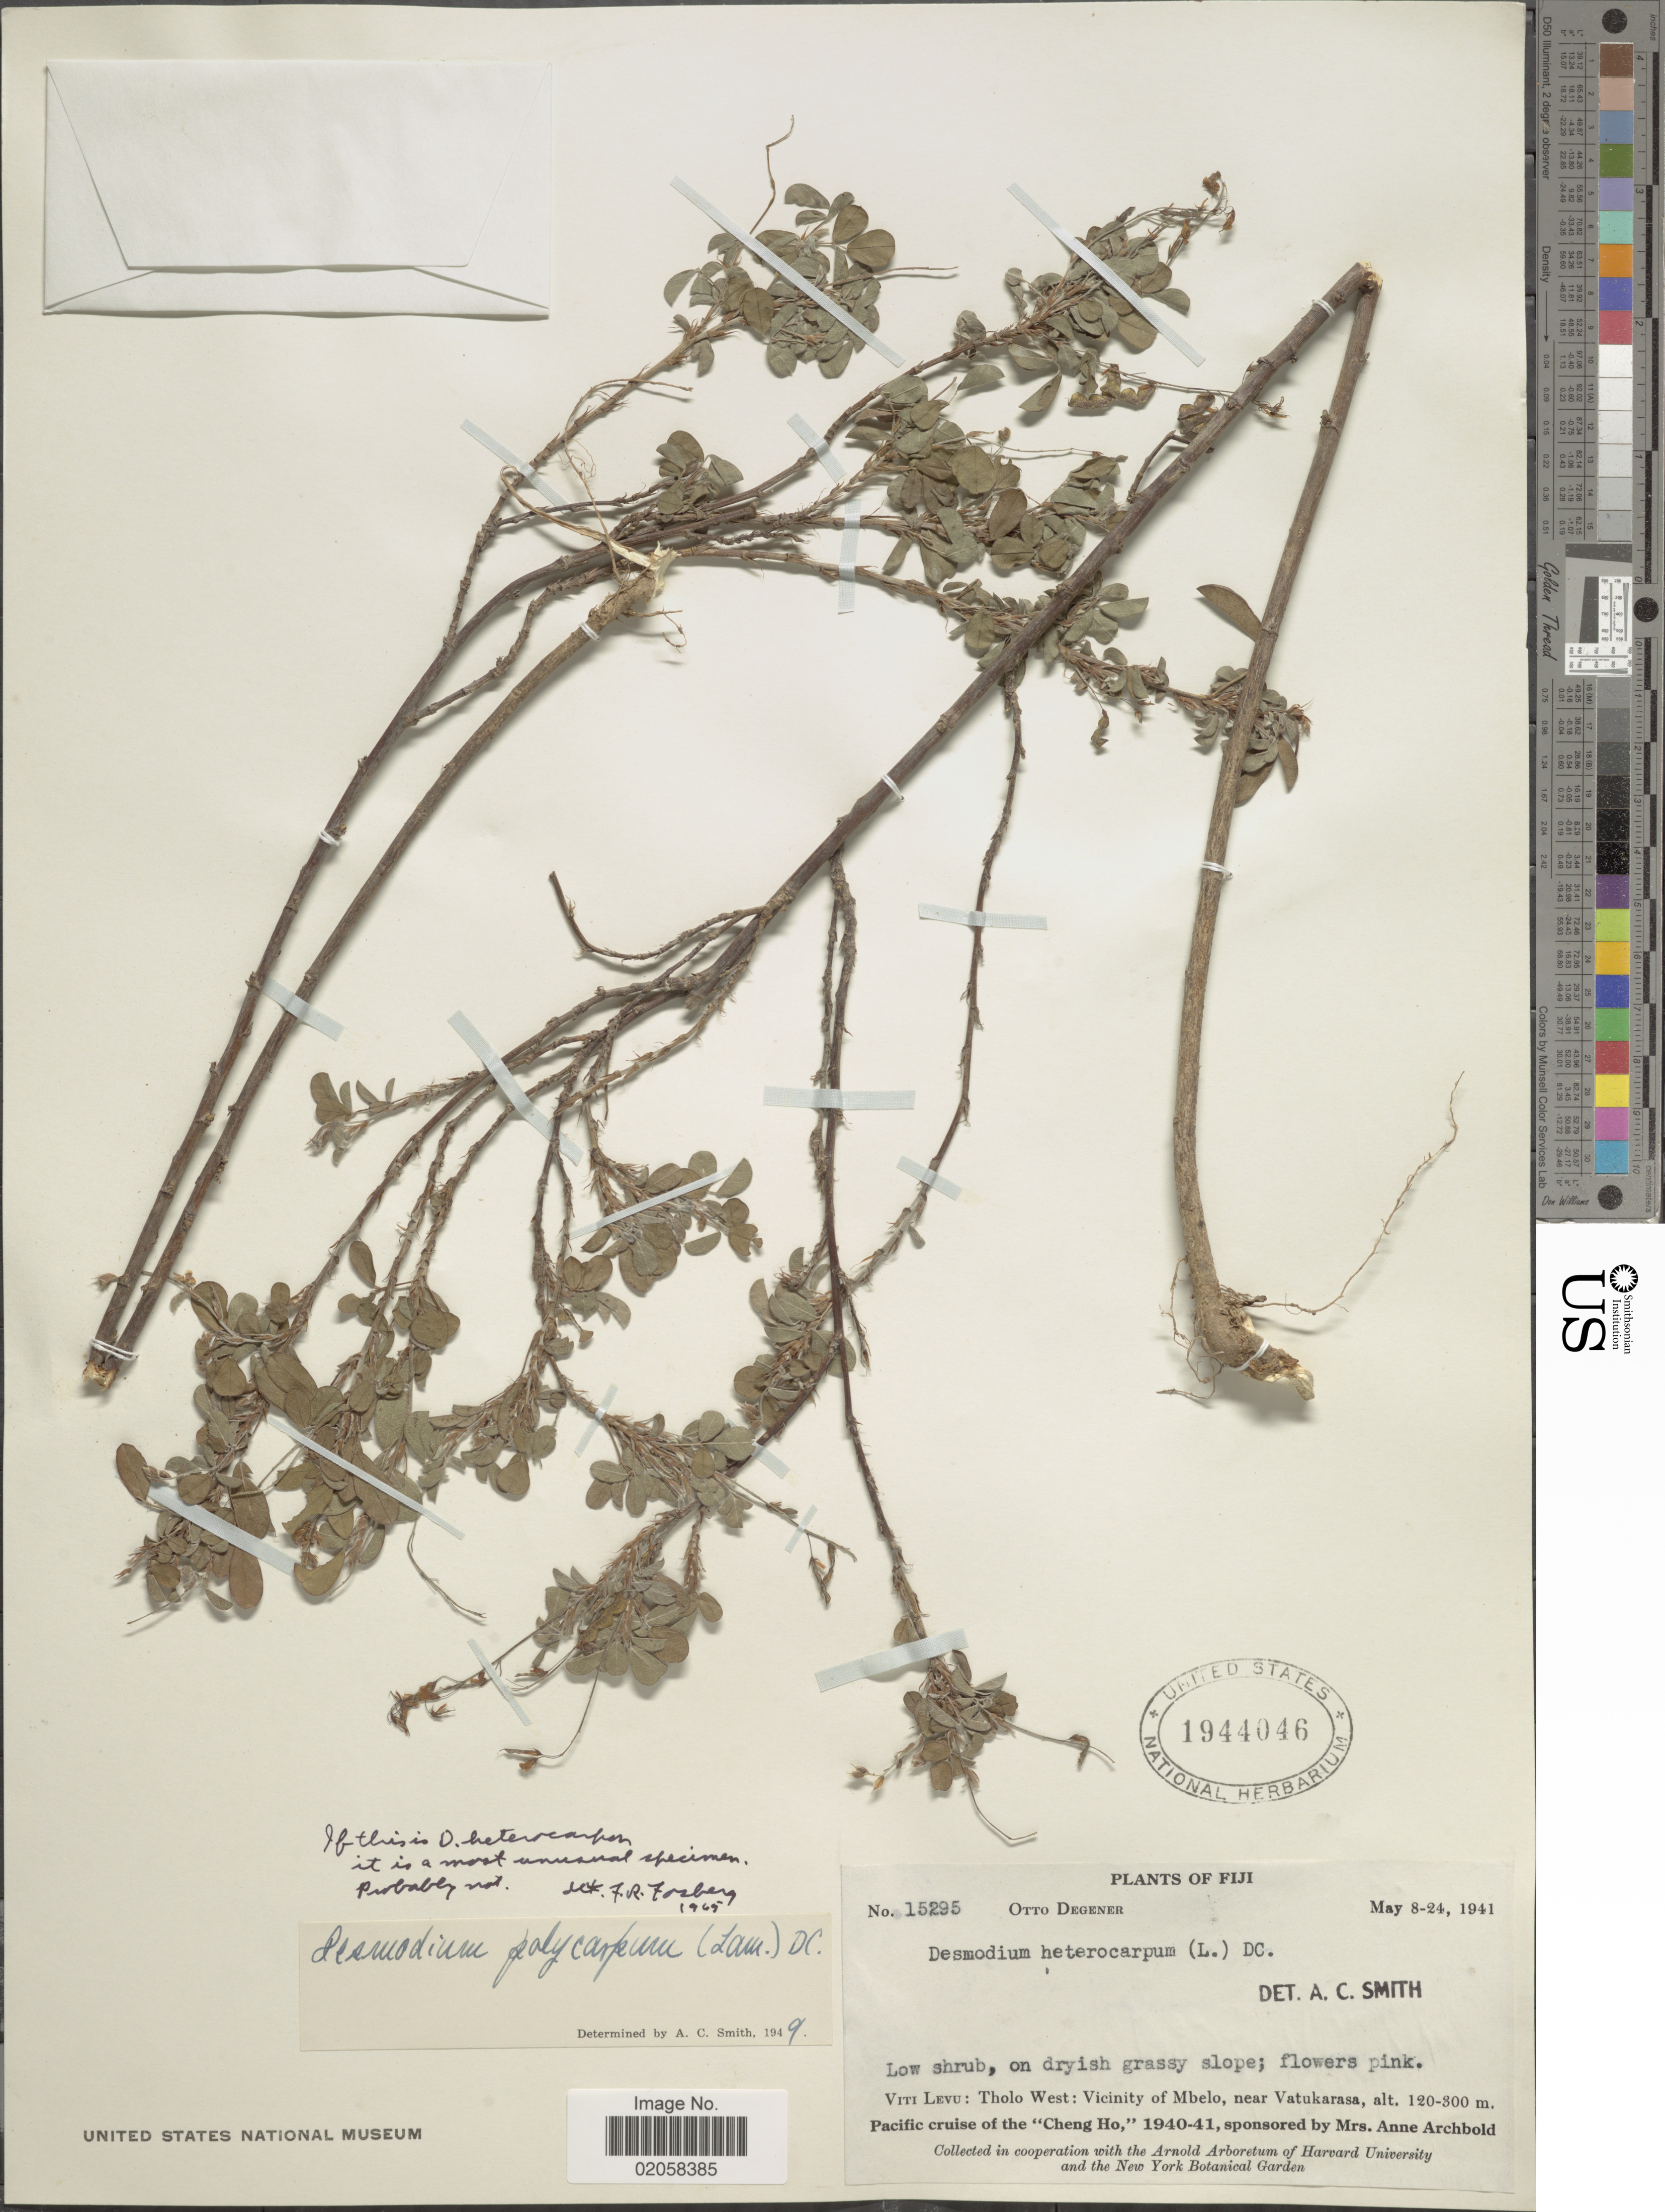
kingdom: Plantae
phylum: Tracheophyta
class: Magnoliopsida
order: Fabales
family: Fabaceae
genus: Grona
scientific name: Grona sp.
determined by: Strong, Mark T., (BOT), Smithsonian Institution - National Museum of Natural History (UNITED STATES)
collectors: O. Degener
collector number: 15295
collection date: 1941-05-08/1941-05-24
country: Fiji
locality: Viti Levu: Tholo West: vicinity of Mbelo, near Vatukarasa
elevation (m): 120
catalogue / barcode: US 1944046